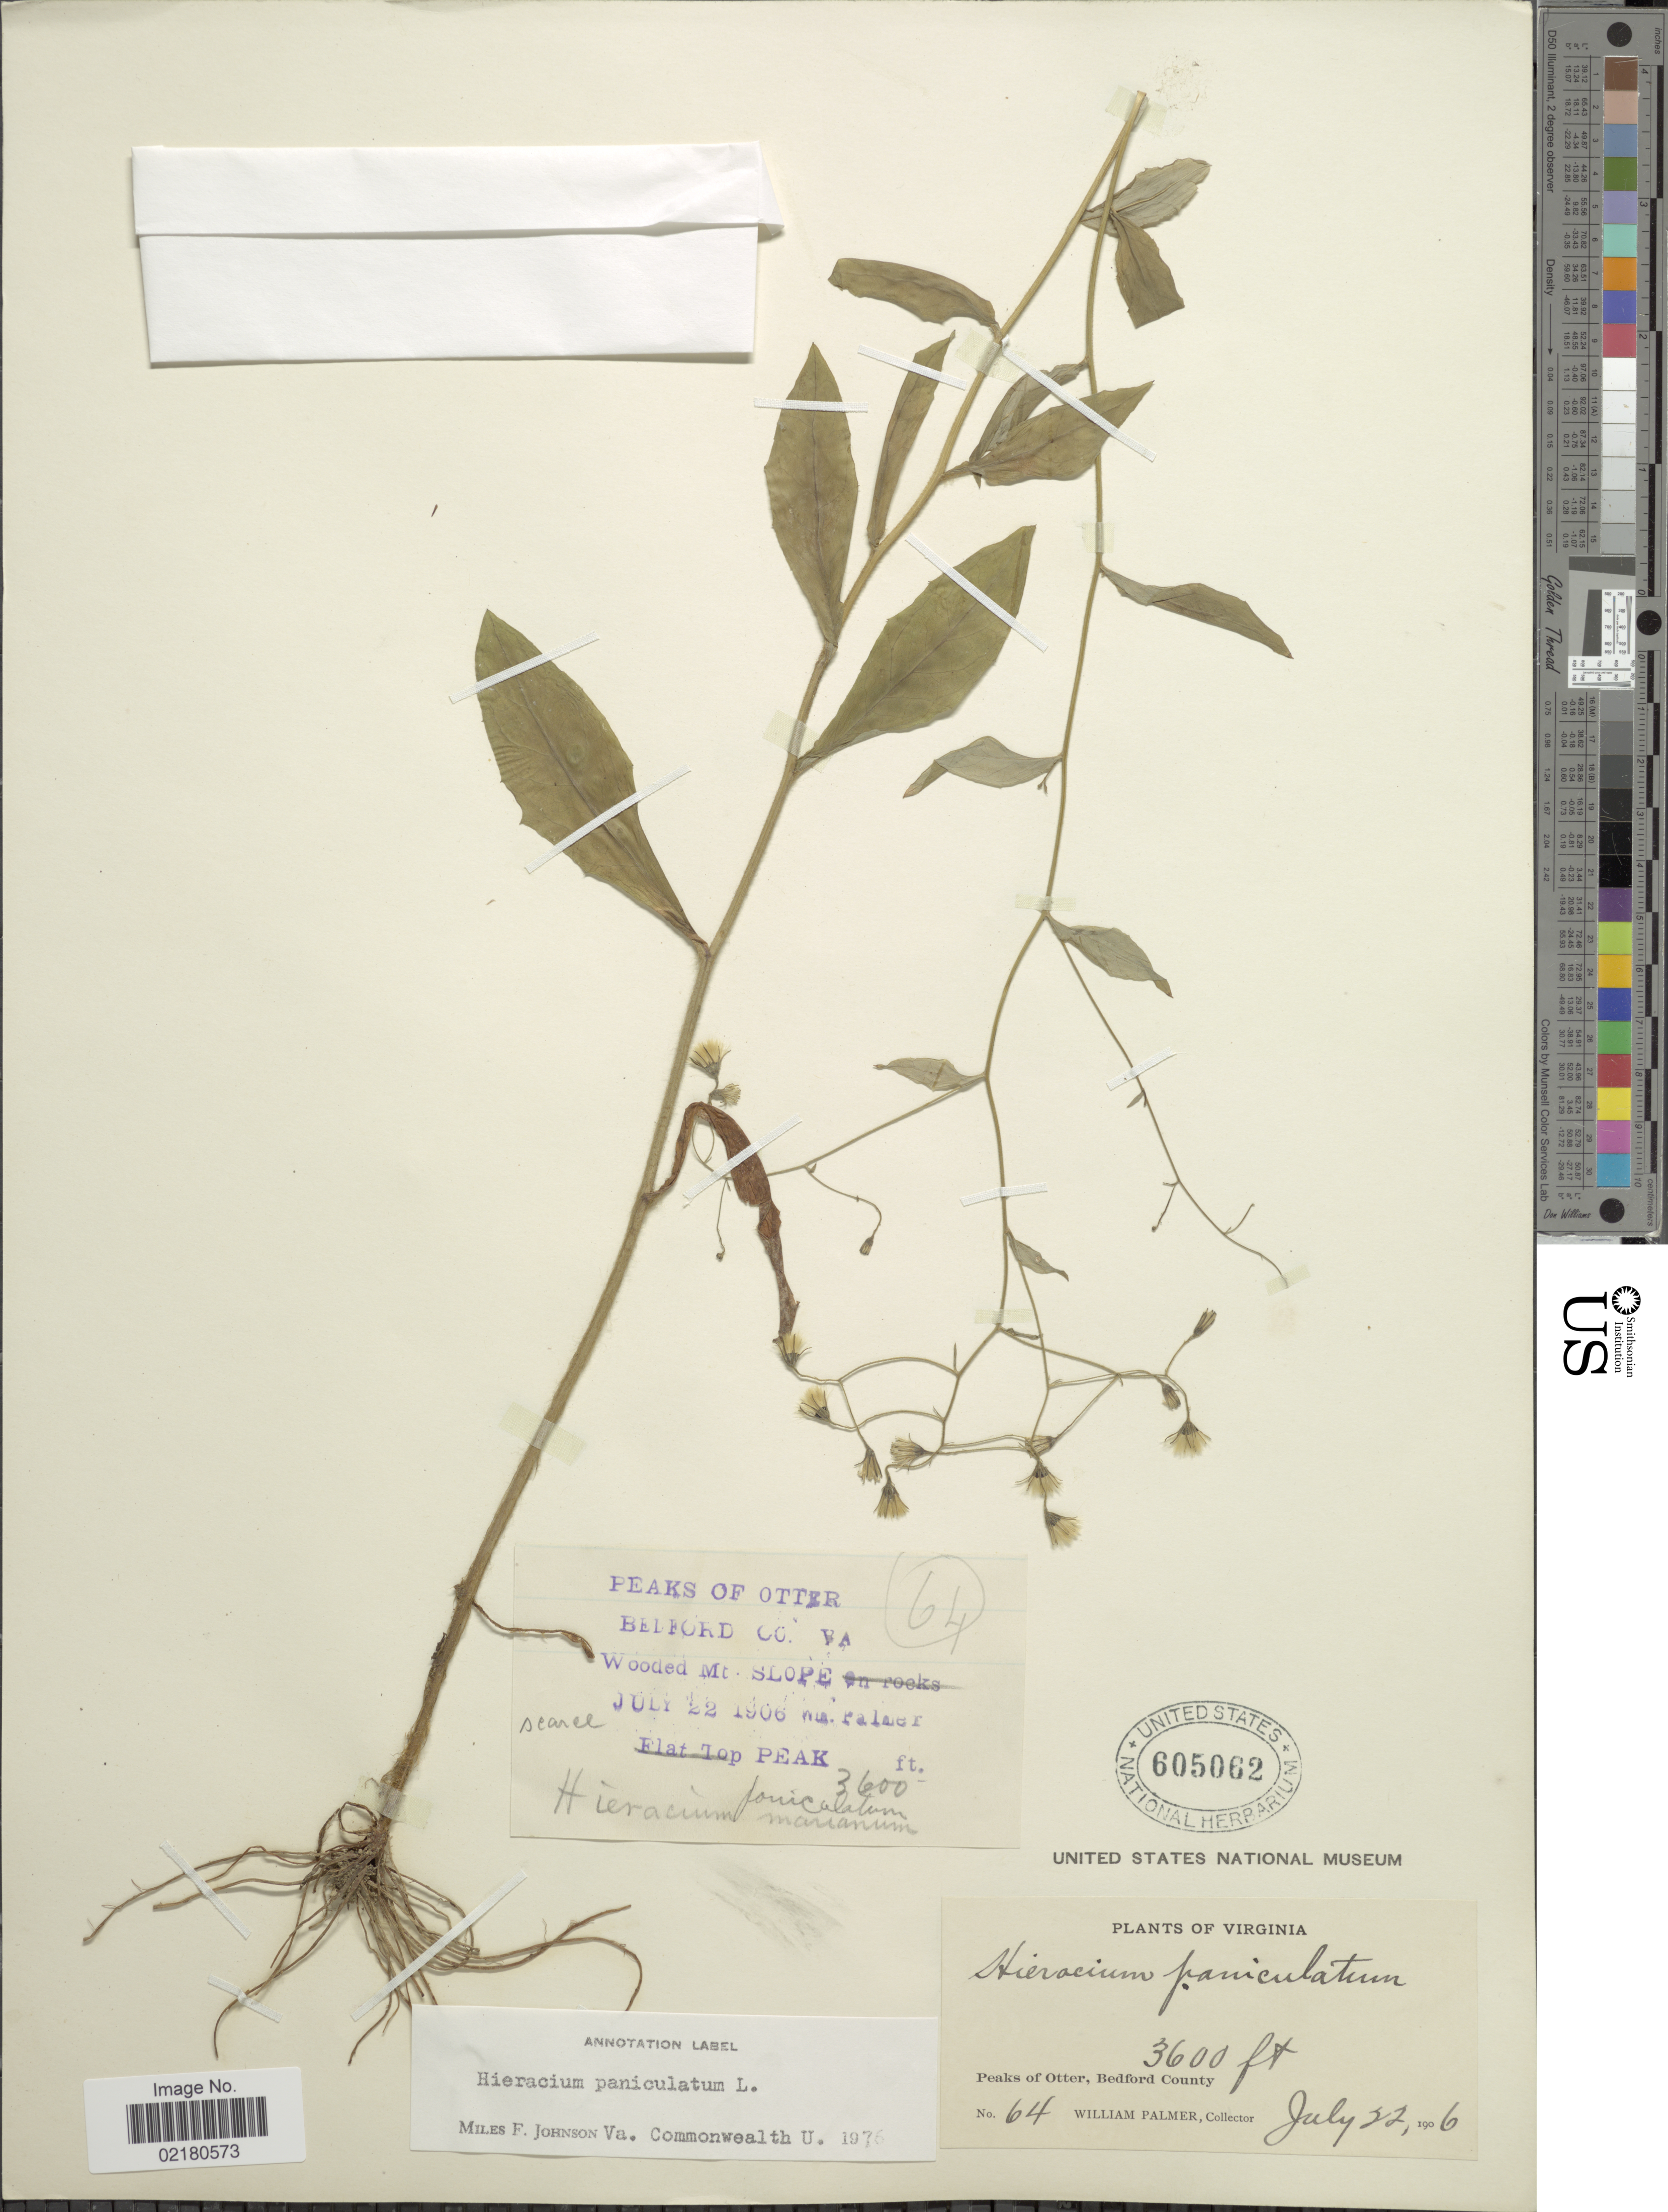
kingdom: Plantae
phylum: Tracheophyta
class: Magnoliopsida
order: Asterales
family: Asteraceae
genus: Hieracium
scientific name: Hieracium paniculatum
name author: L.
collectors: W. Palmer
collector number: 64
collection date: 1906-07-22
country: United States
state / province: Virginia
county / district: Bedford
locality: Peaks of Otter, Bedford County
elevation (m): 1097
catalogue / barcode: US 605062